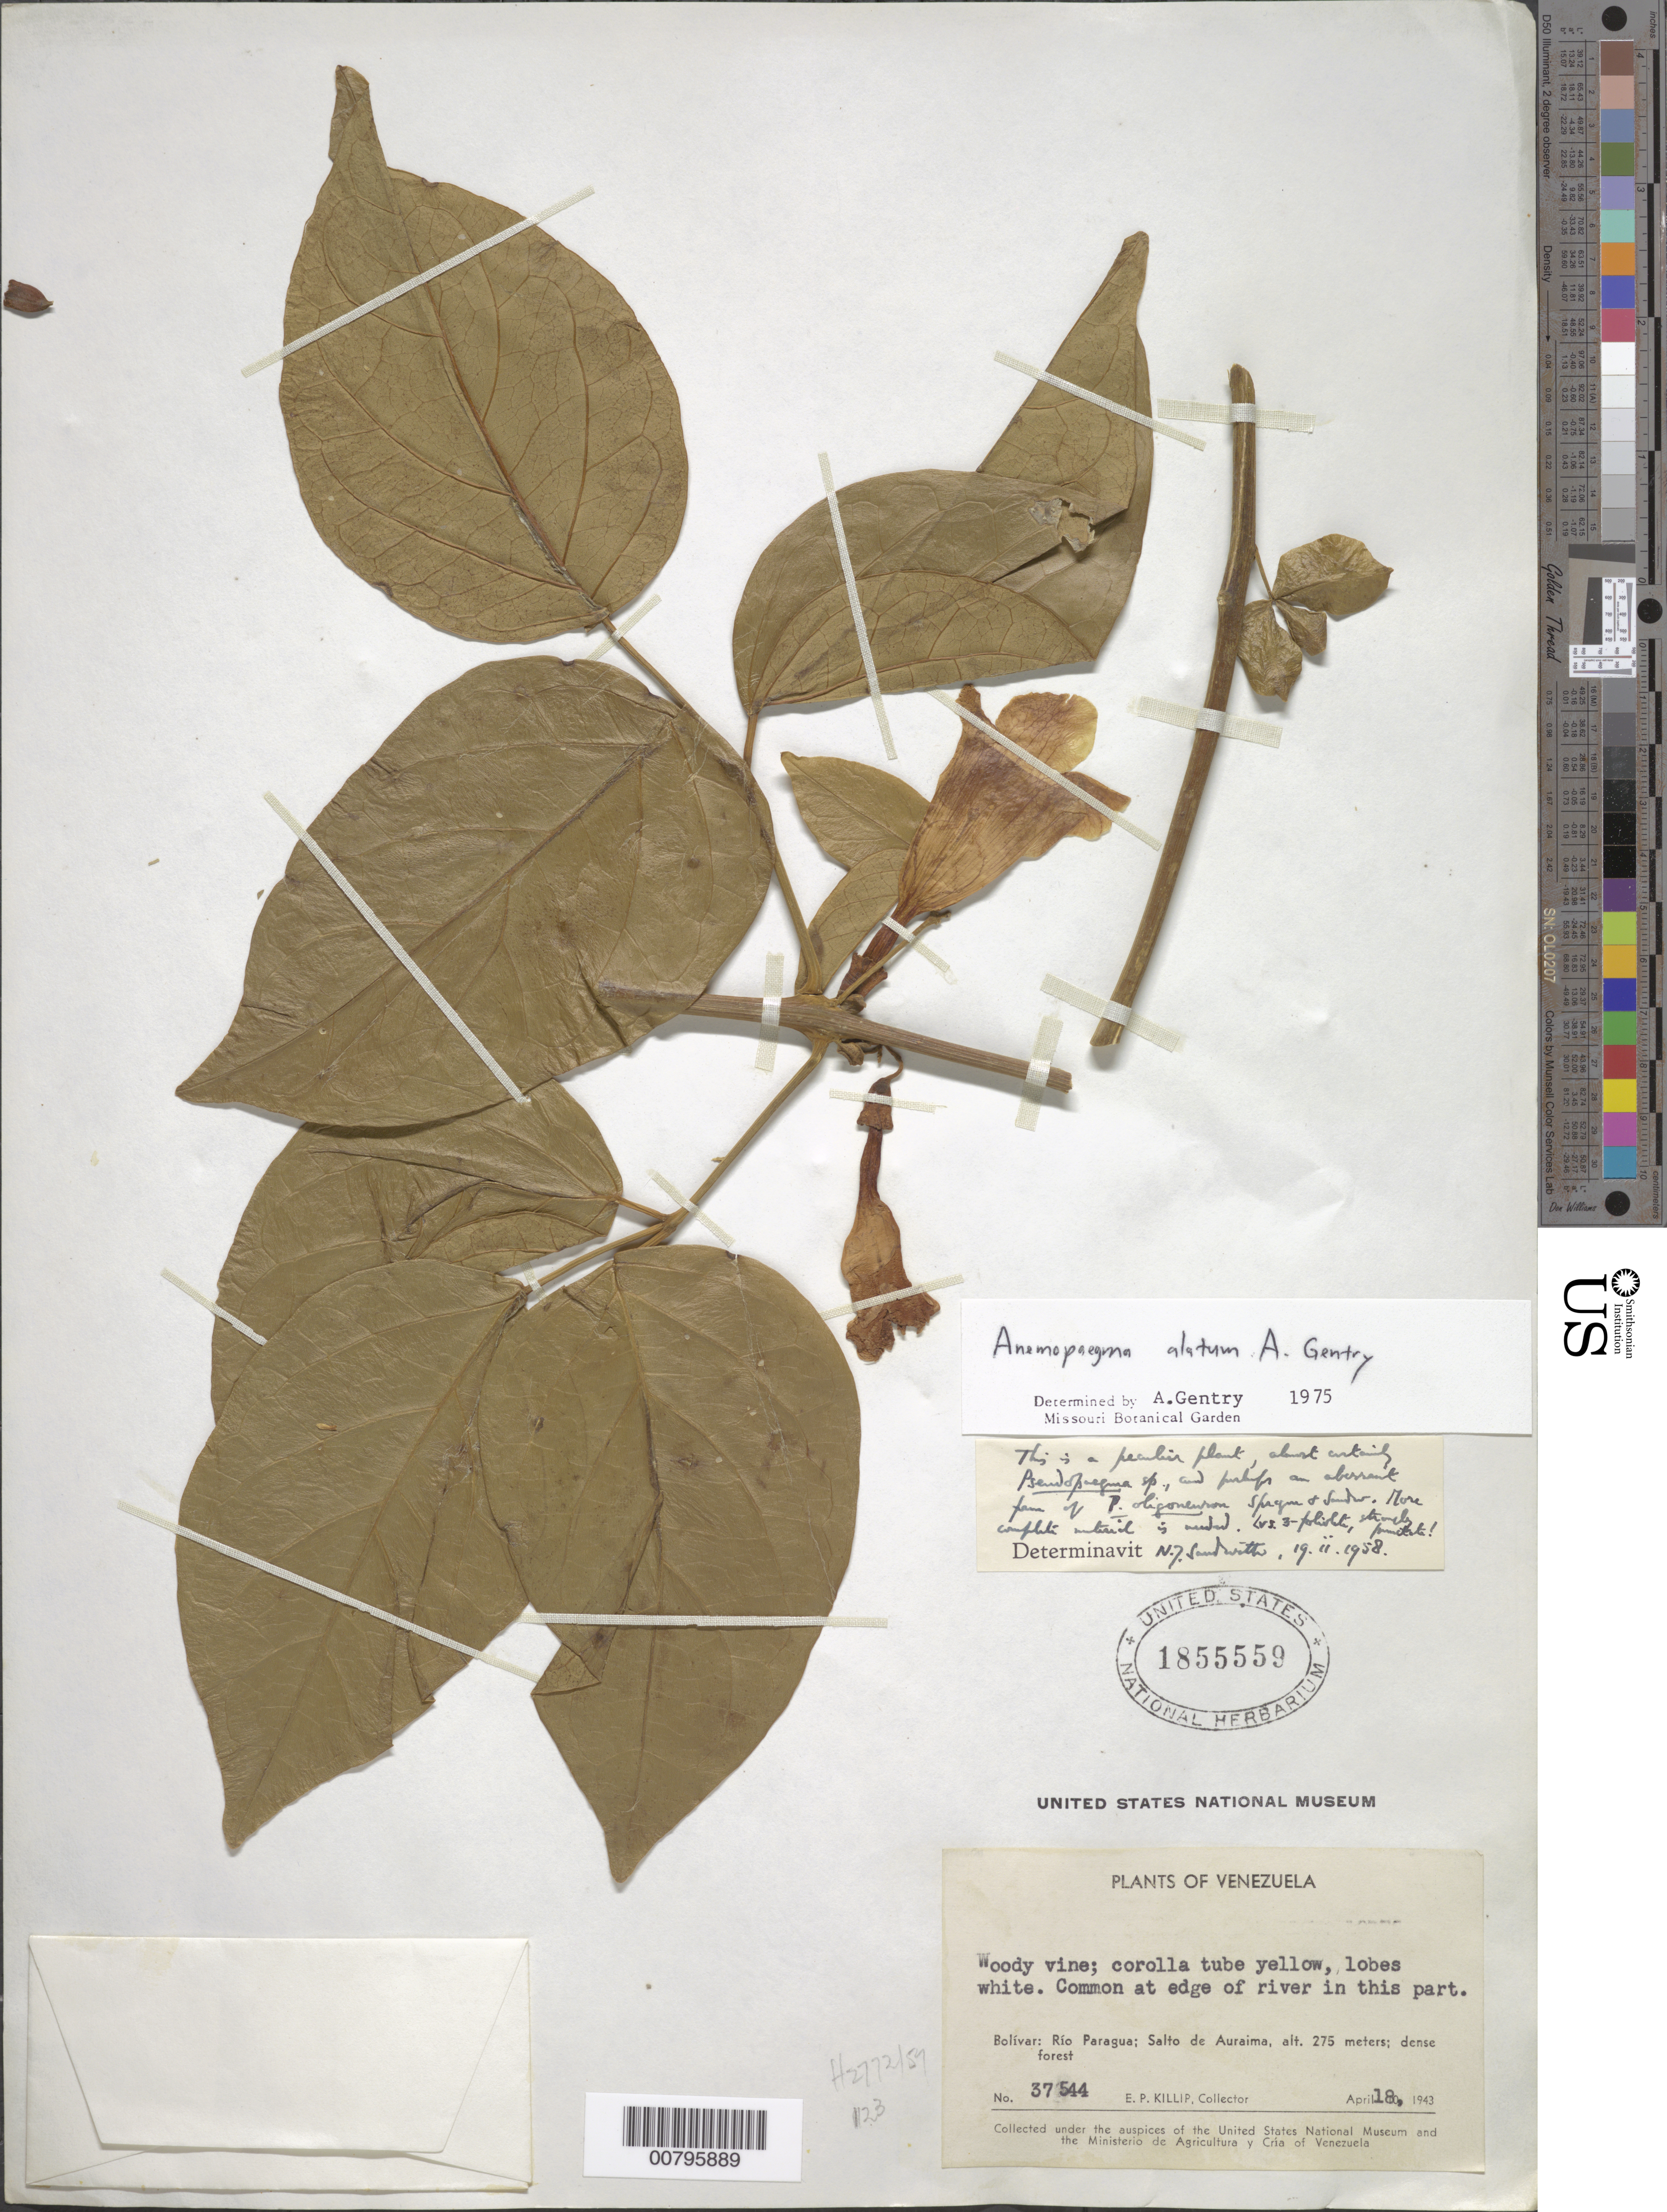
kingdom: Plantae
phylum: Tracheophyta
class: Magnoliopsida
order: Lamiales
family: Bignoniaceae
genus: Anemopaegma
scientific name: Anemopaegma alatum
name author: A.H. Gentry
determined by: Gentry, A. H.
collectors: E. P. Killip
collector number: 37544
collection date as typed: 18-Apr-43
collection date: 1943-04-18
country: Venezuela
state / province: Bolívar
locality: Río Paragua, Salto de Auraima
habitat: Dense forest, edge of river.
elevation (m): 275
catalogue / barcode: US 37544